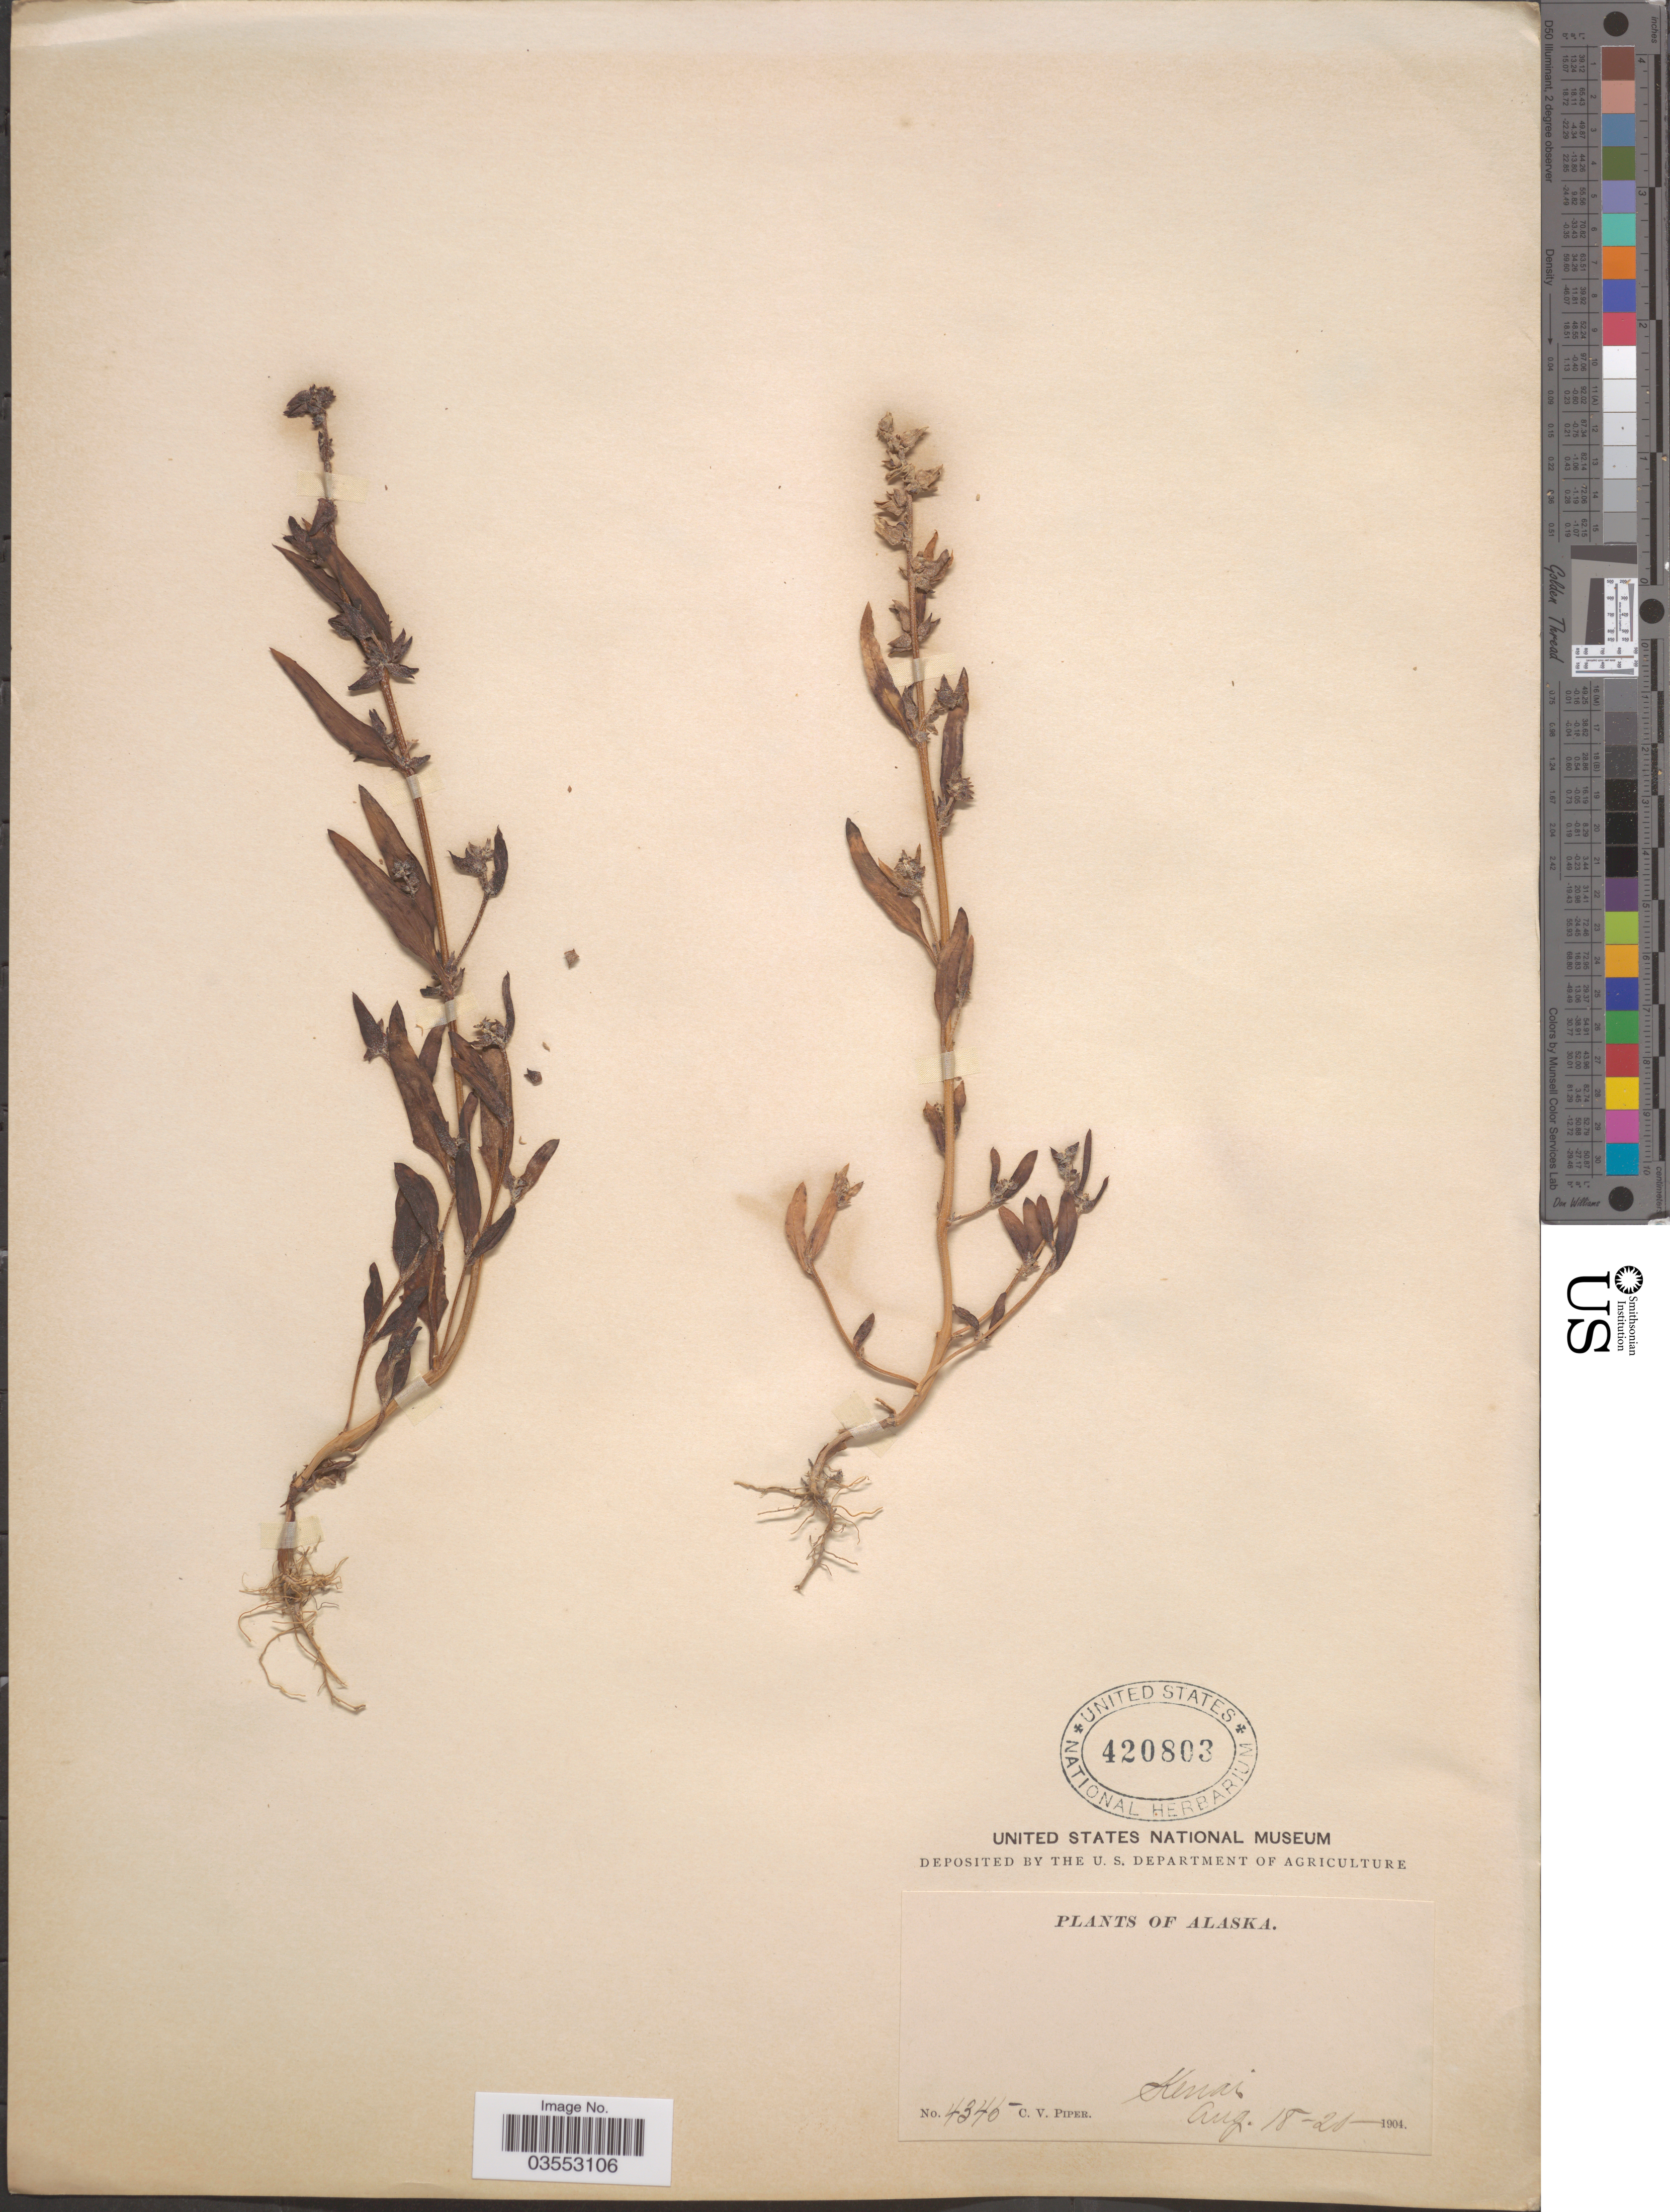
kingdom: Plantae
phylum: Tracheophyta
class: Magnoliopsida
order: Caryophyllales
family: Amaranthaceae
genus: Atriplex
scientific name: Atriplex sp.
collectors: C. V. Piper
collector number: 4345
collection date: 1904-08-18/1904-08-20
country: United States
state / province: Alaska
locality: Kenai.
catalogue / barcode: US 420803